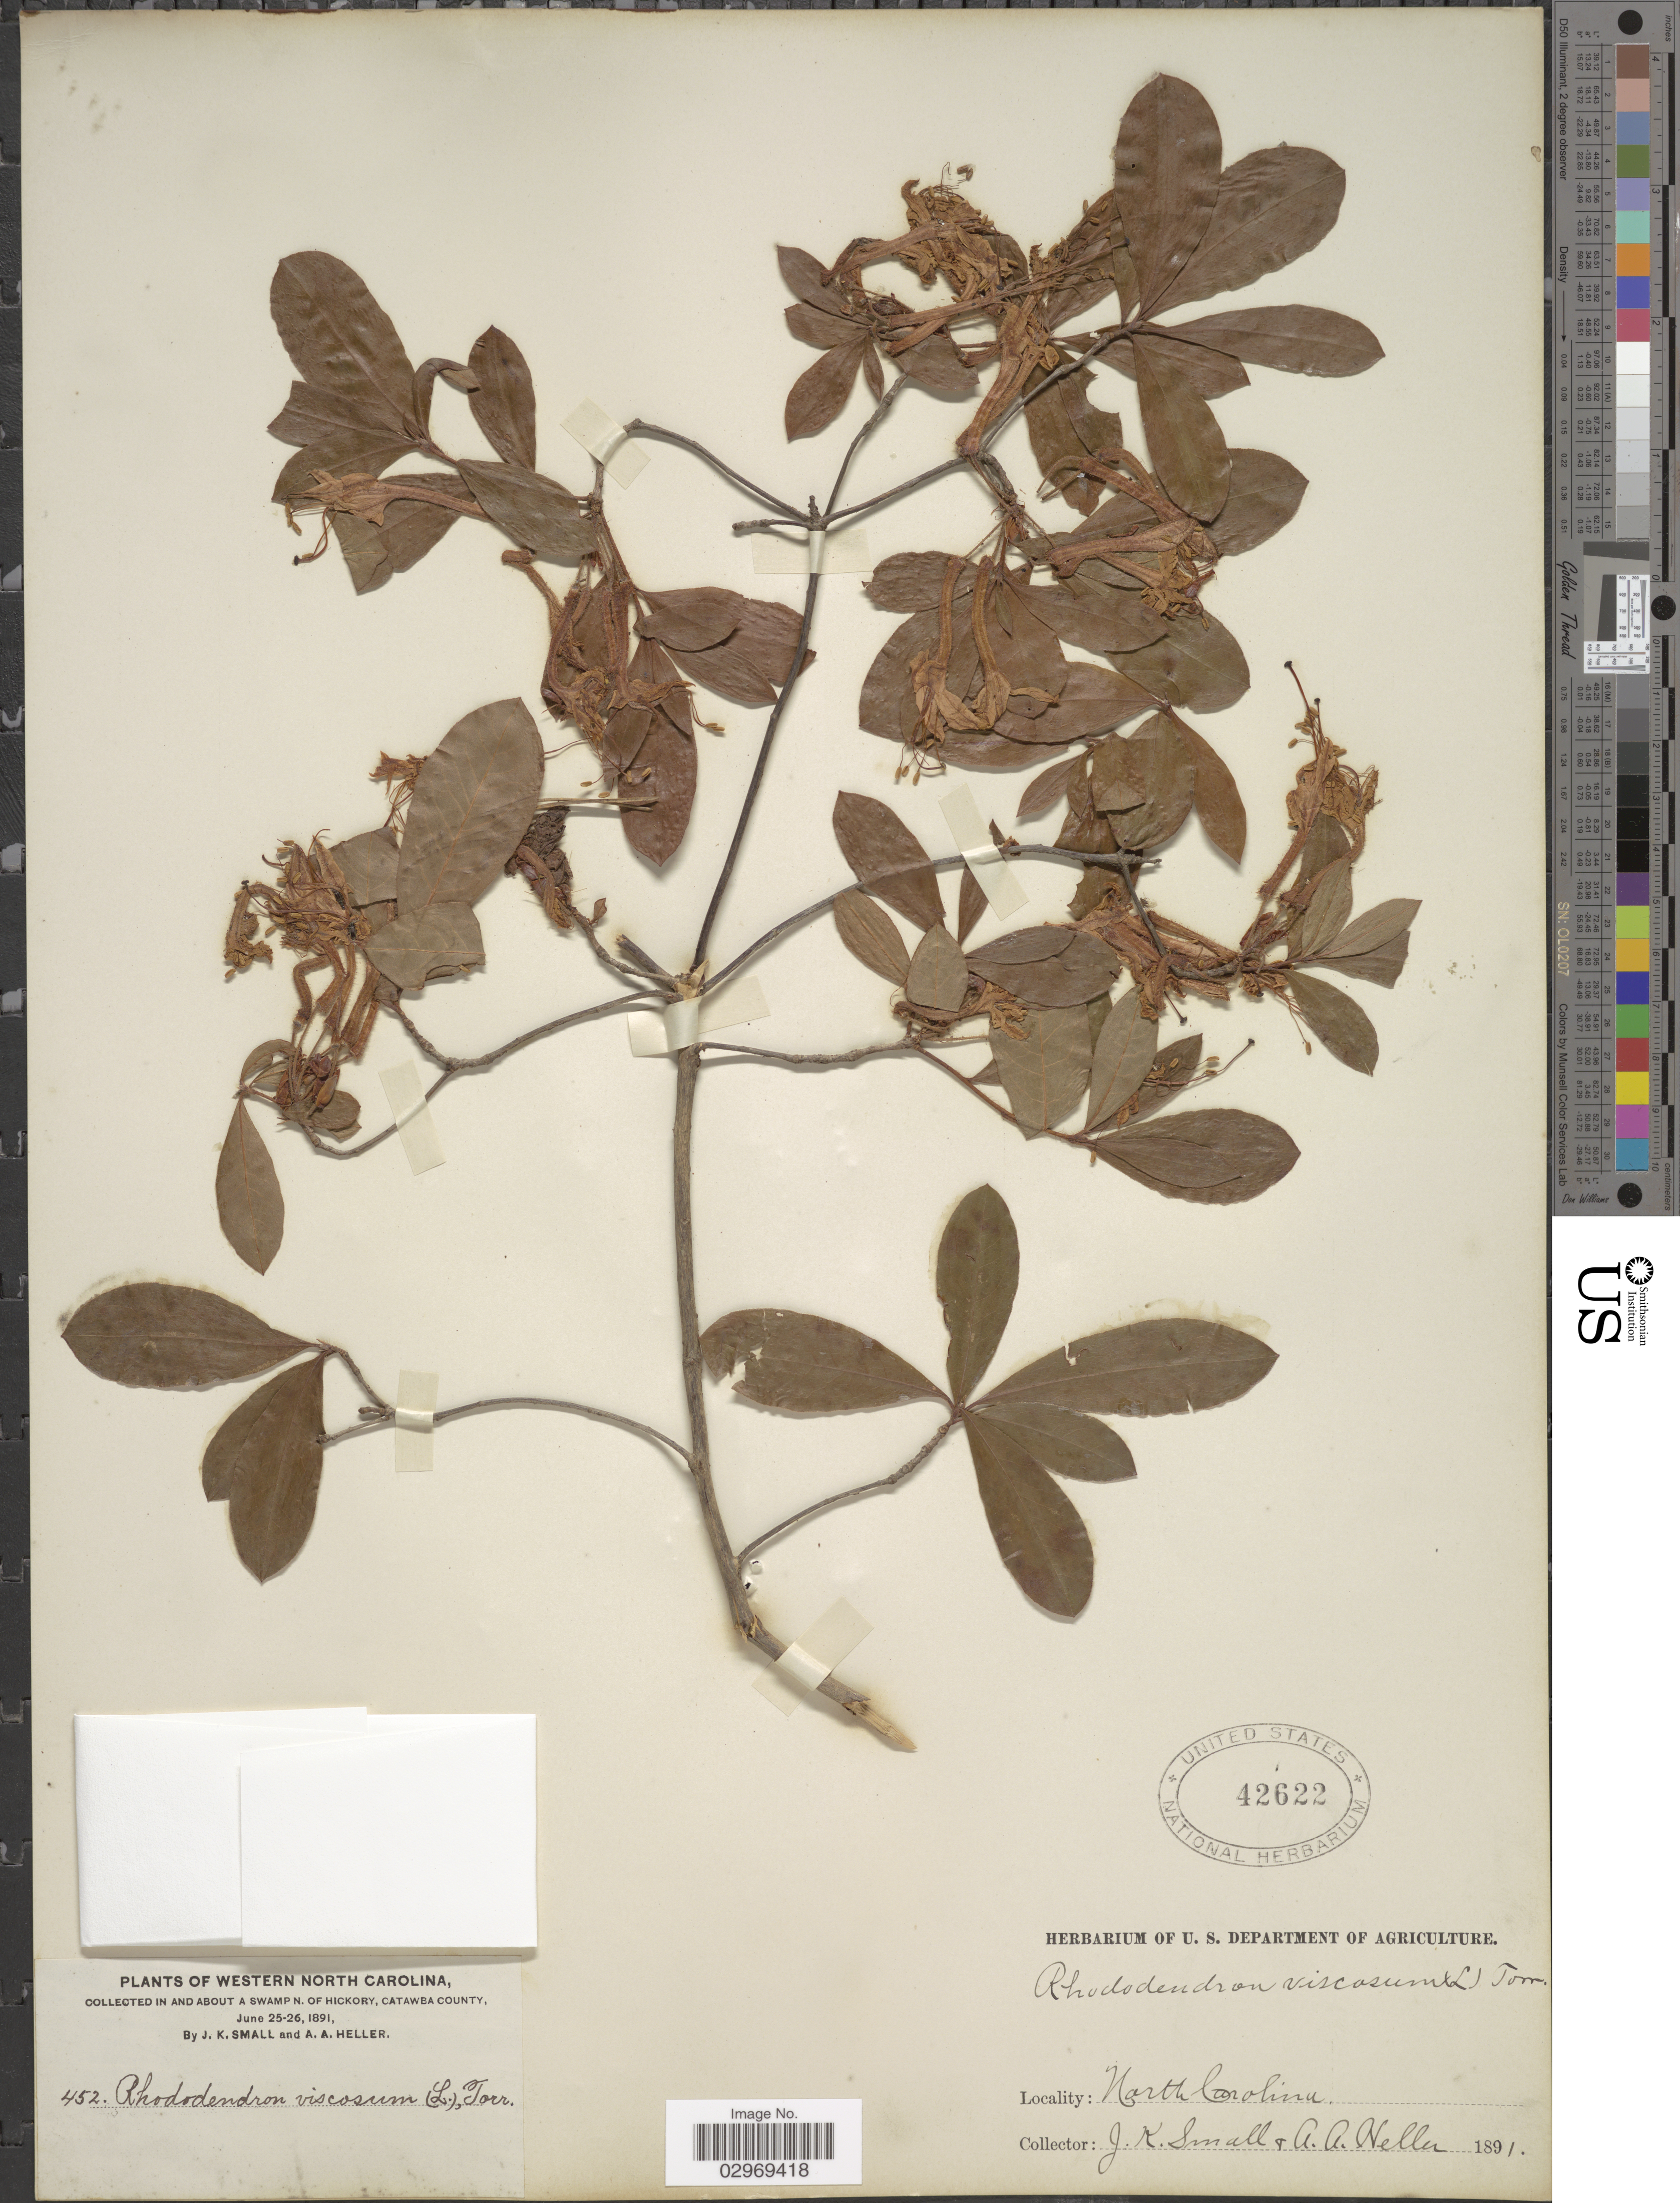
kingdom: Plantae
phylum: Tracheophyta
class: Magnoliopsida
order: Ericales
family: Ericaceae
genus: Rhododendron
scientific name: Rhododendron viscosum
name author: (L.) Torr.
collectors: J. K. Small & A. A. Heller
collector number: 452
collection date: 1891-06-25/1891-06-26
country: United States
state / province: North Carolina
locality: Western North Carolina, in and about a swamp N. of Hickory, Catawba County.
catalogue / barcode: US 42622